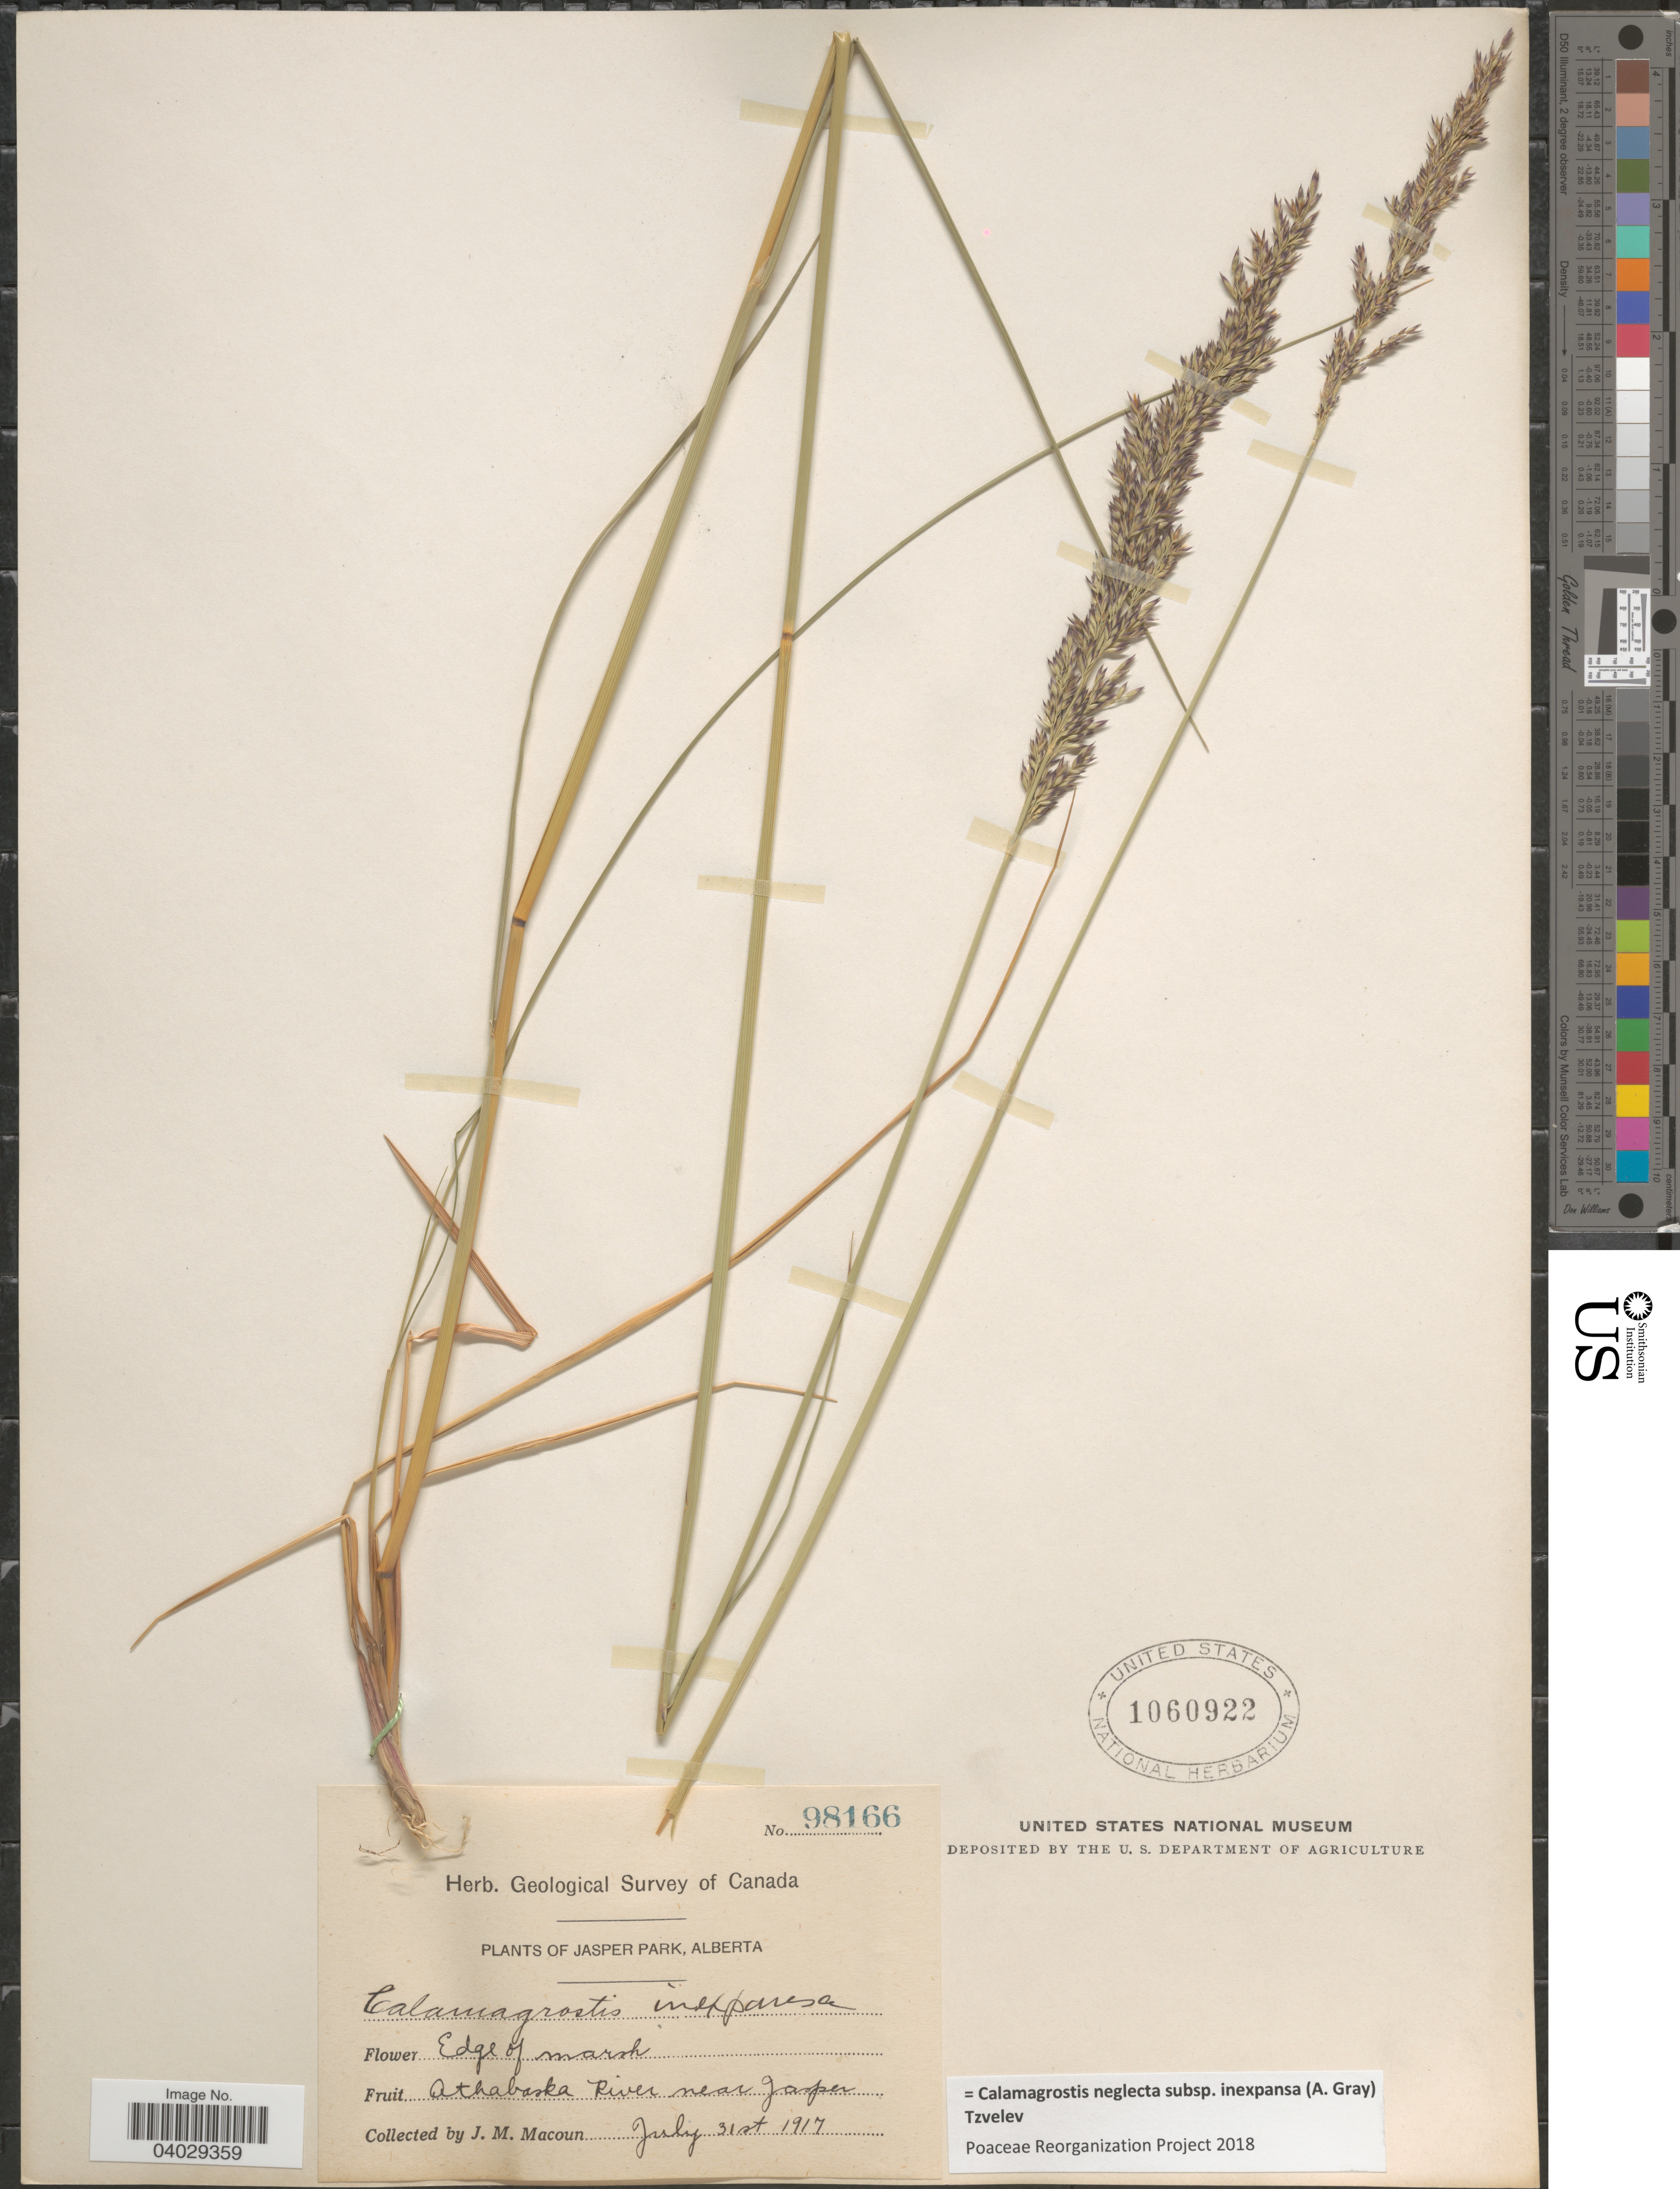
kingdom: Plantae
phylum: Tracheophyta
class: Liliopsida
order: Poales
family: Poaceae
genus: Calamagrostis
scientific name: Calamagrostis neglecta subsp. inexpansa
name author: (A. Gray) Tzvelev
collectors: J. M. Macoun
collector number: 98166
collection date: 1917-07-31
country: Canada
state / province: Alberta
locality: Jasper Park. Edge of marsh. Athabaska River near Jasper.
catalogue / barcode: US 1060922